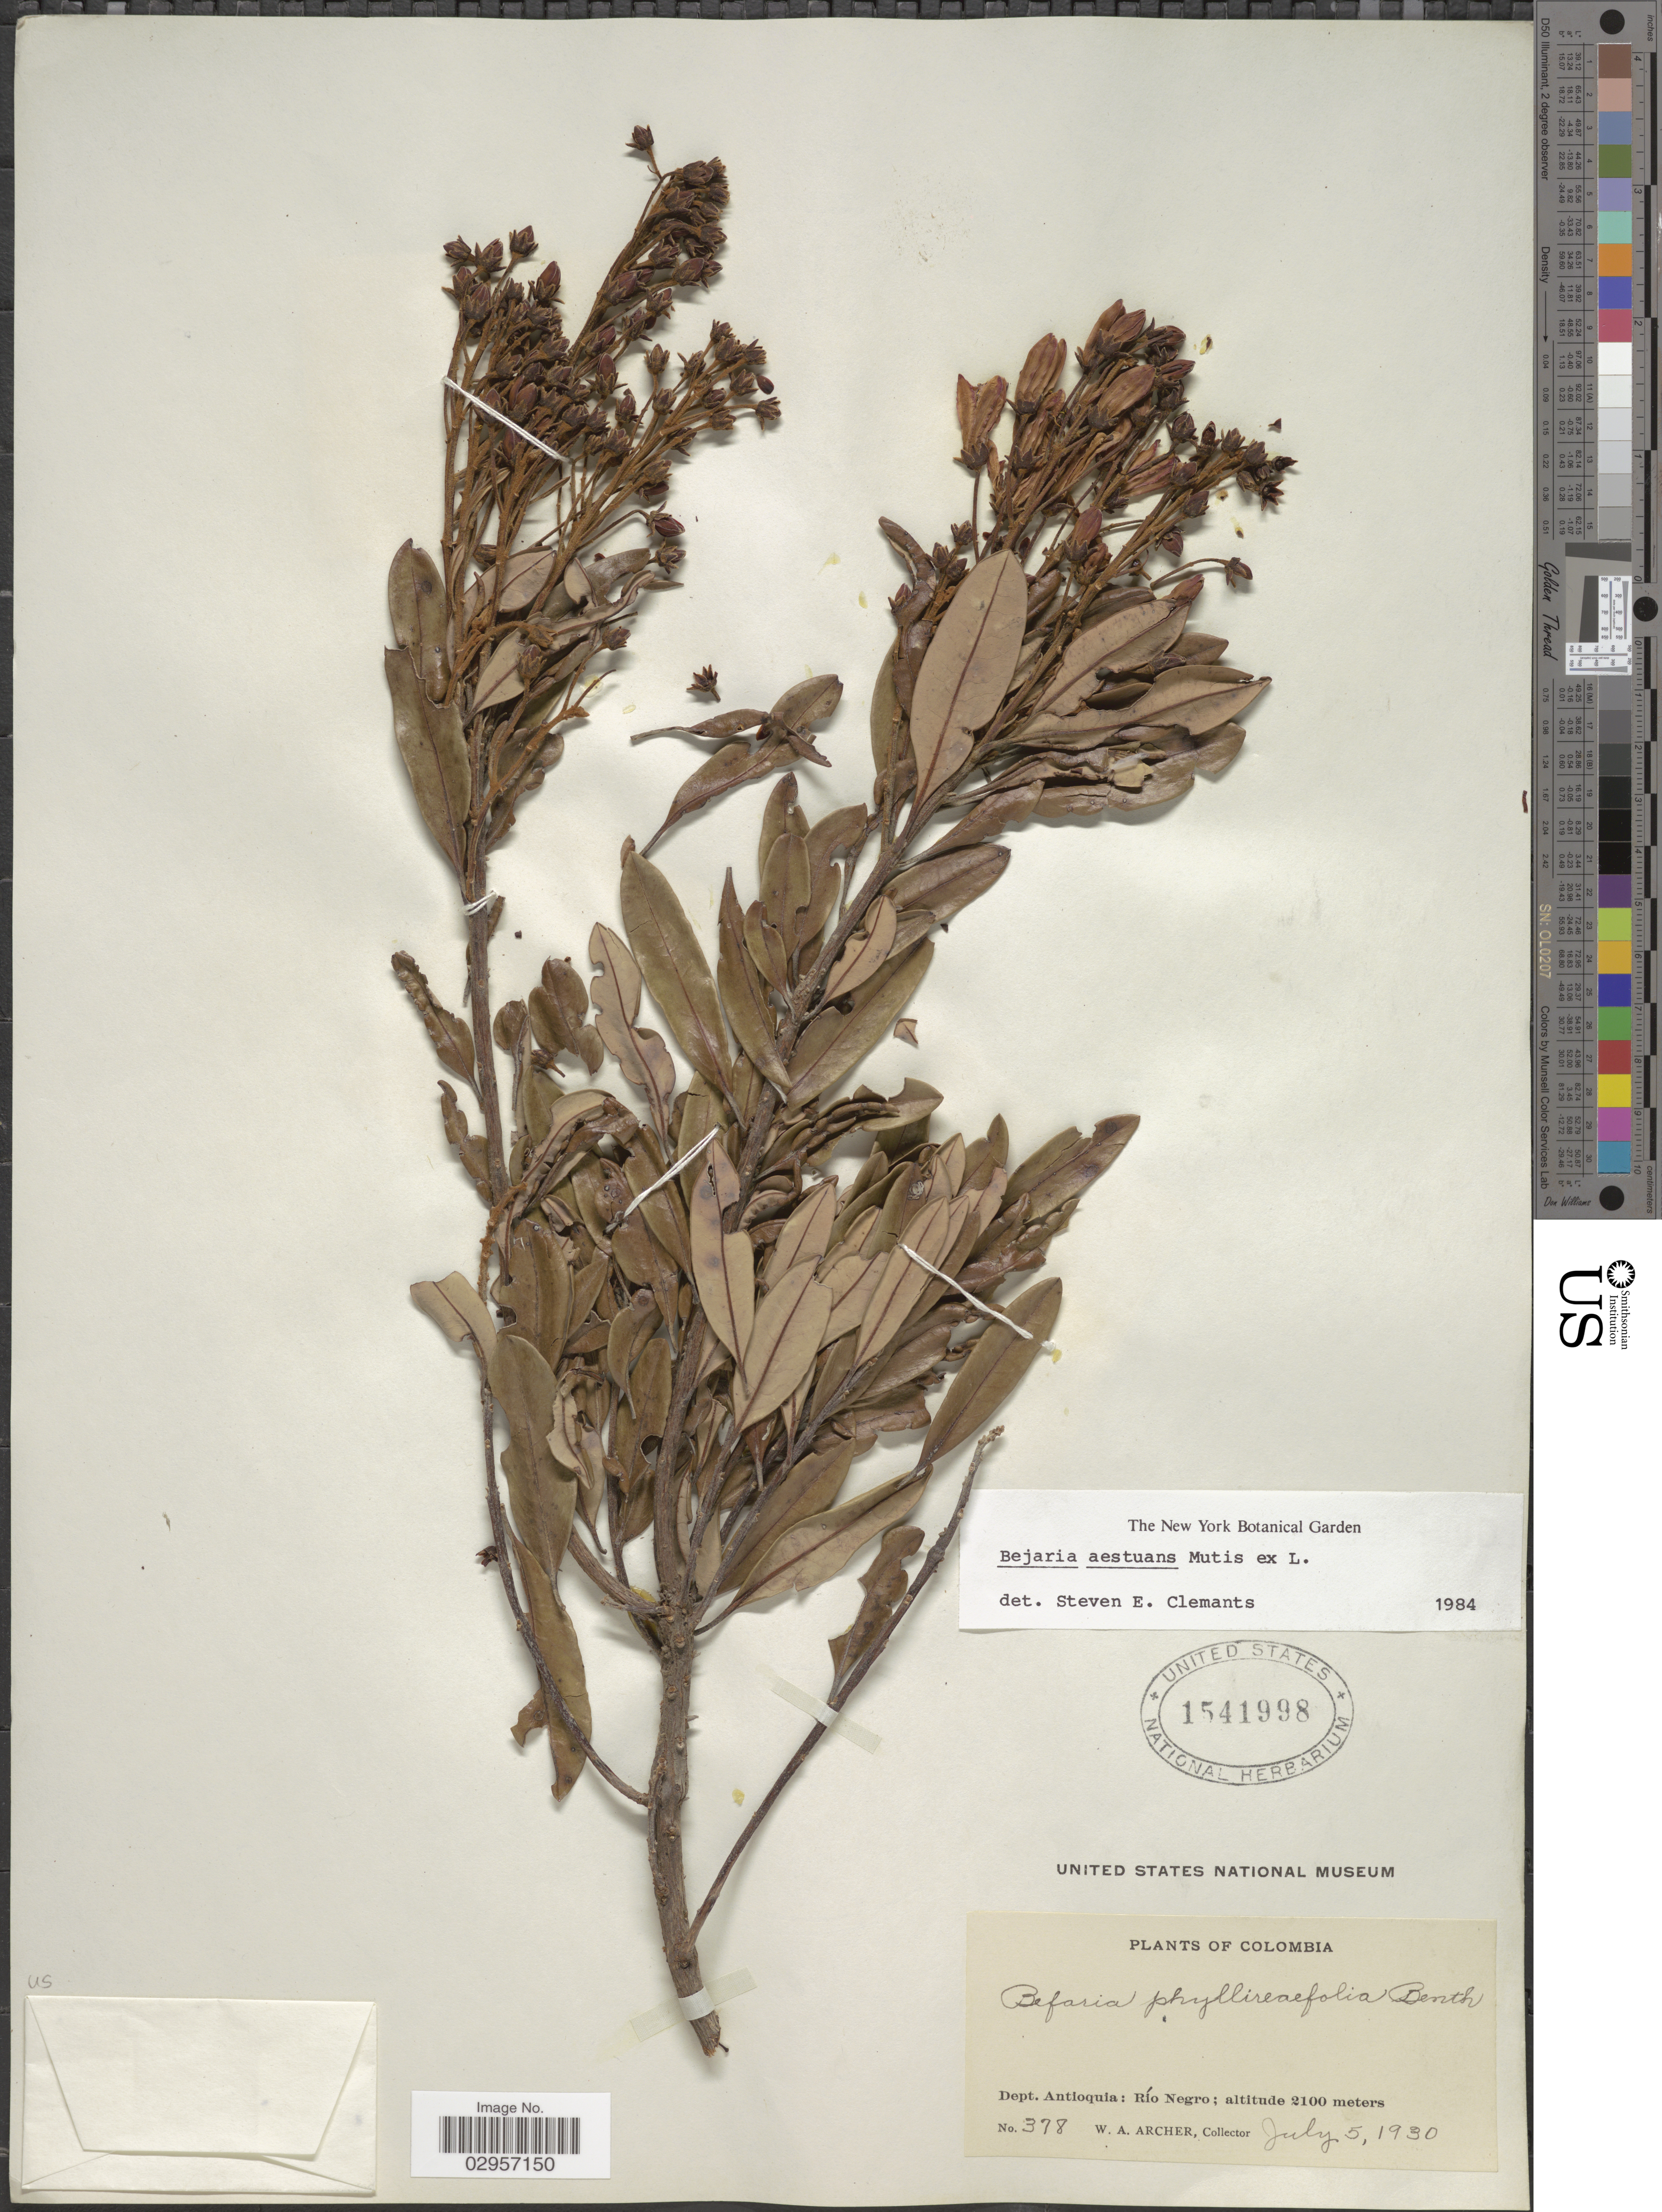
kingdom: Plantae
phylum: Tracheophyta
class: Magnoliopsida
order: Ericales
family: Ericaceae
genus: Befaria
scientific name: Befaria aestuans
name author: Mutis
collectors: W. Archer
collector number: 378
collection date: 1930-07-05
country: Colombia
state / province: Antioquia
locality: Dept. Antioquia: Río Negro.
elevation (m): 2100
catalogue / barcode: US 1541998